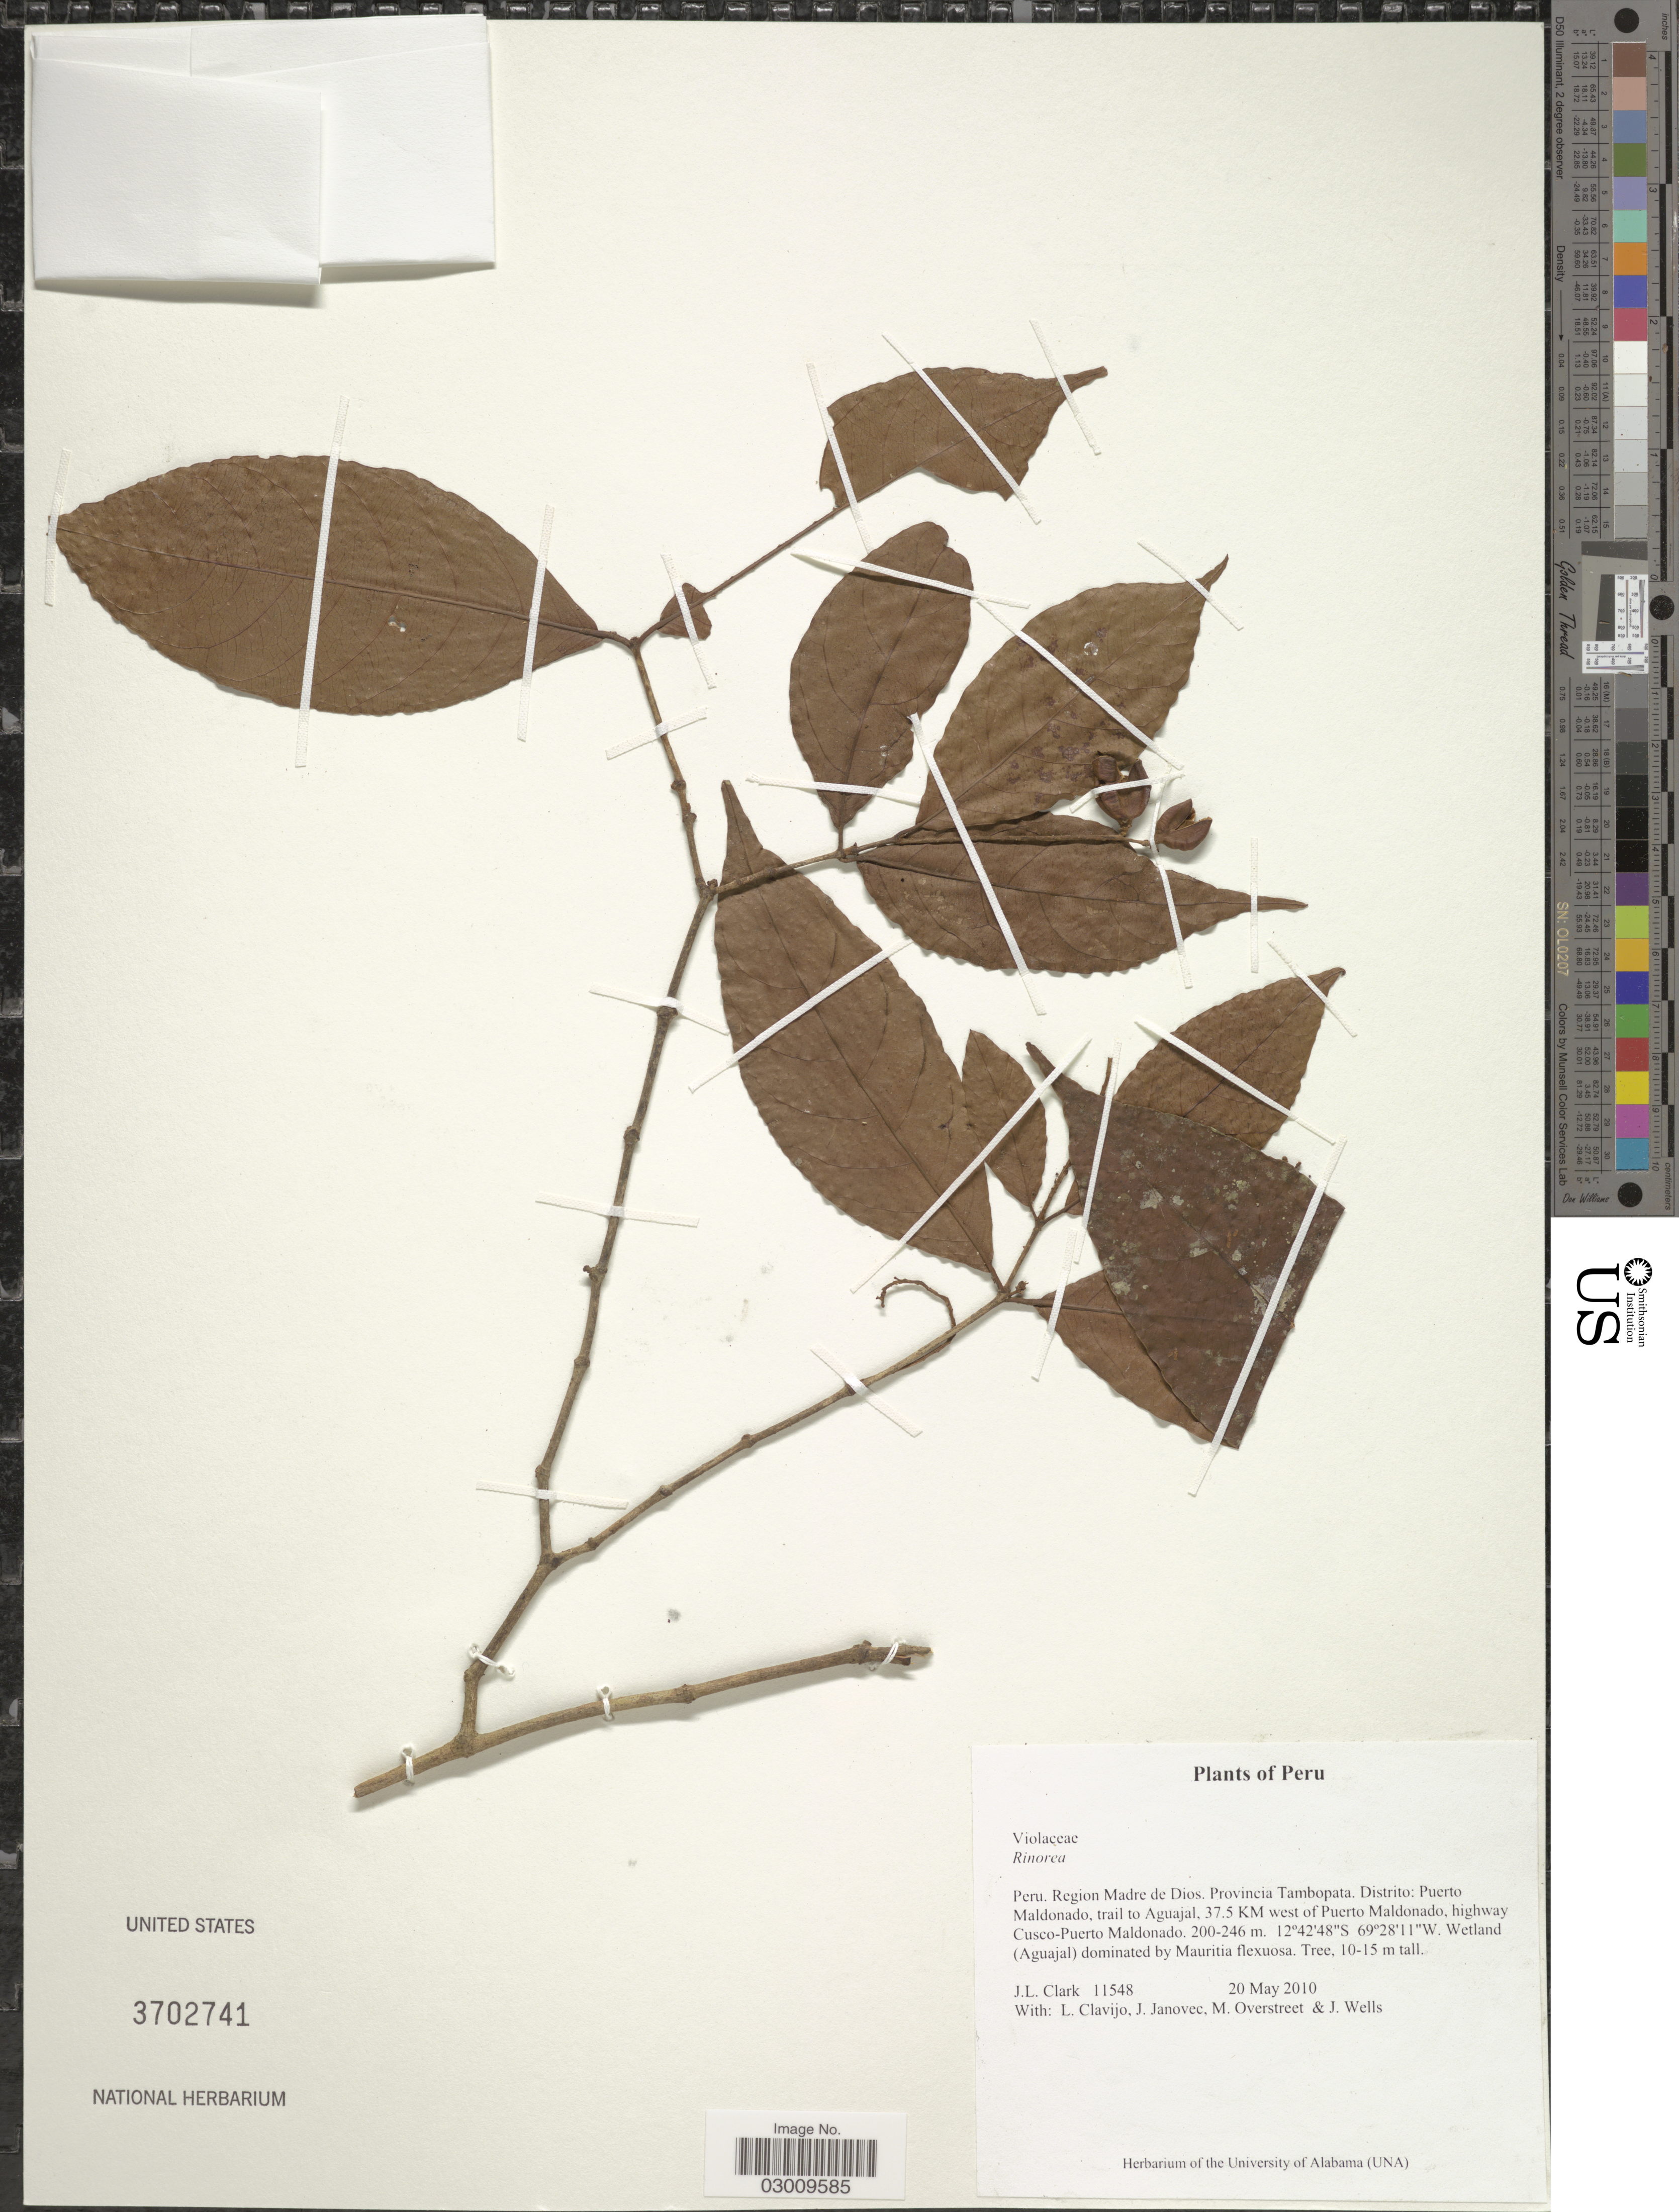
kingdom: Plantae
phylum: Tracheophyta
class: Magnoliopsida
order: Malpighiales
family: Violaceae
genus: Rinorea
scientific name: Rinorea lindeniana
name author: (Tul.) Kuntze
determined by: Hoyos-Gomez, S. E.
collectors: J. L. Clark, L. Clavijo, J. Janovec, M. Overstreet & J. Wells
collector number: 11548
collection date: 2010-05-20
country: Peru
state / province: Madre de Dios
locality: Region Madre de Dios. Provincia Tambopata. Distrito: Puerto Maldonado, trail to Aguajal, 37.5 KM west of Puerto Maldonado, highway Cusco-Puerto Maldonado.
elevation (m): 200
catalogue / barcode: US 3702741